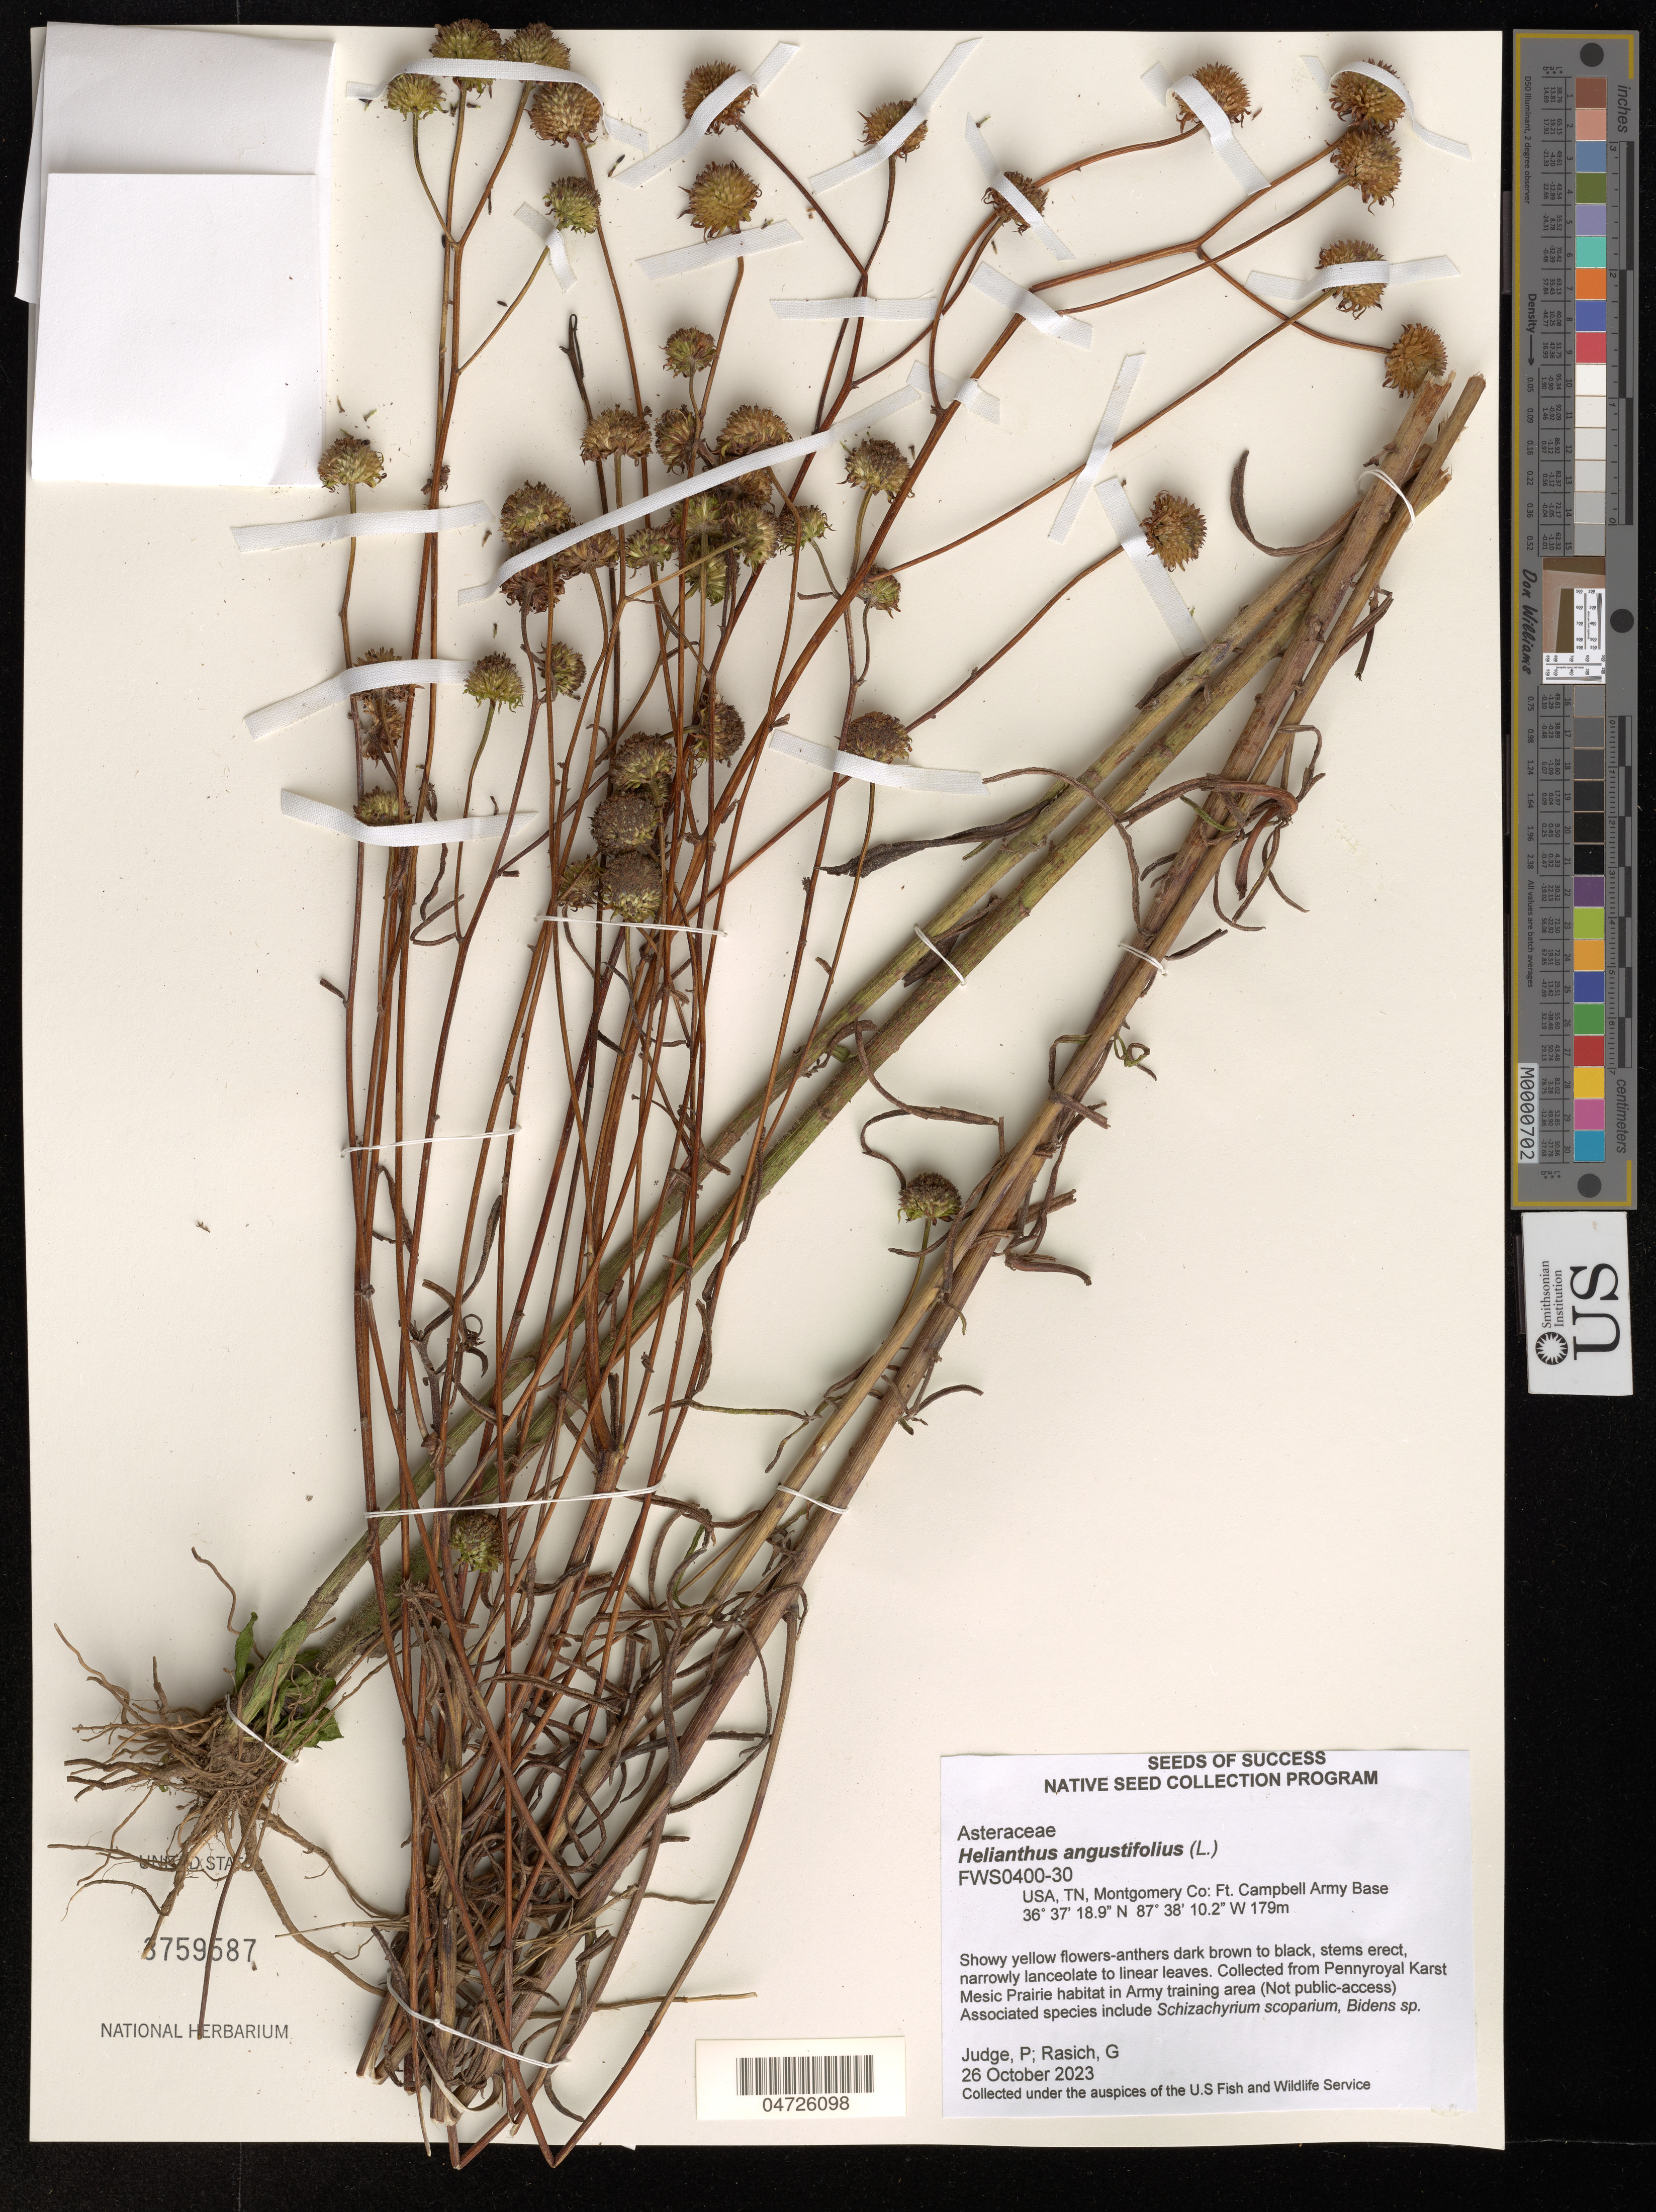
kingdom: Plantae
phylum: Tracheophyta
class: Magnoliopsida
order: Asterales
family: Asteraceae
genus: Helianthus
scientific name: Helianthus angustifolius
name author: L.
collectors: P. Judge & G. Rasich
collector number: FWS0400-30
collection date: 2023-10-26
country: United States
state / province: Tennessee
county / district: Montgomery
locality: Montgomery Co: Ft. Campbell Army Base. Collected from Pennyroyal Karst Mesic Prairie habitat in Army training area (Not public-access).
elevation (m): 179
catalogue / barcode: US 3759587